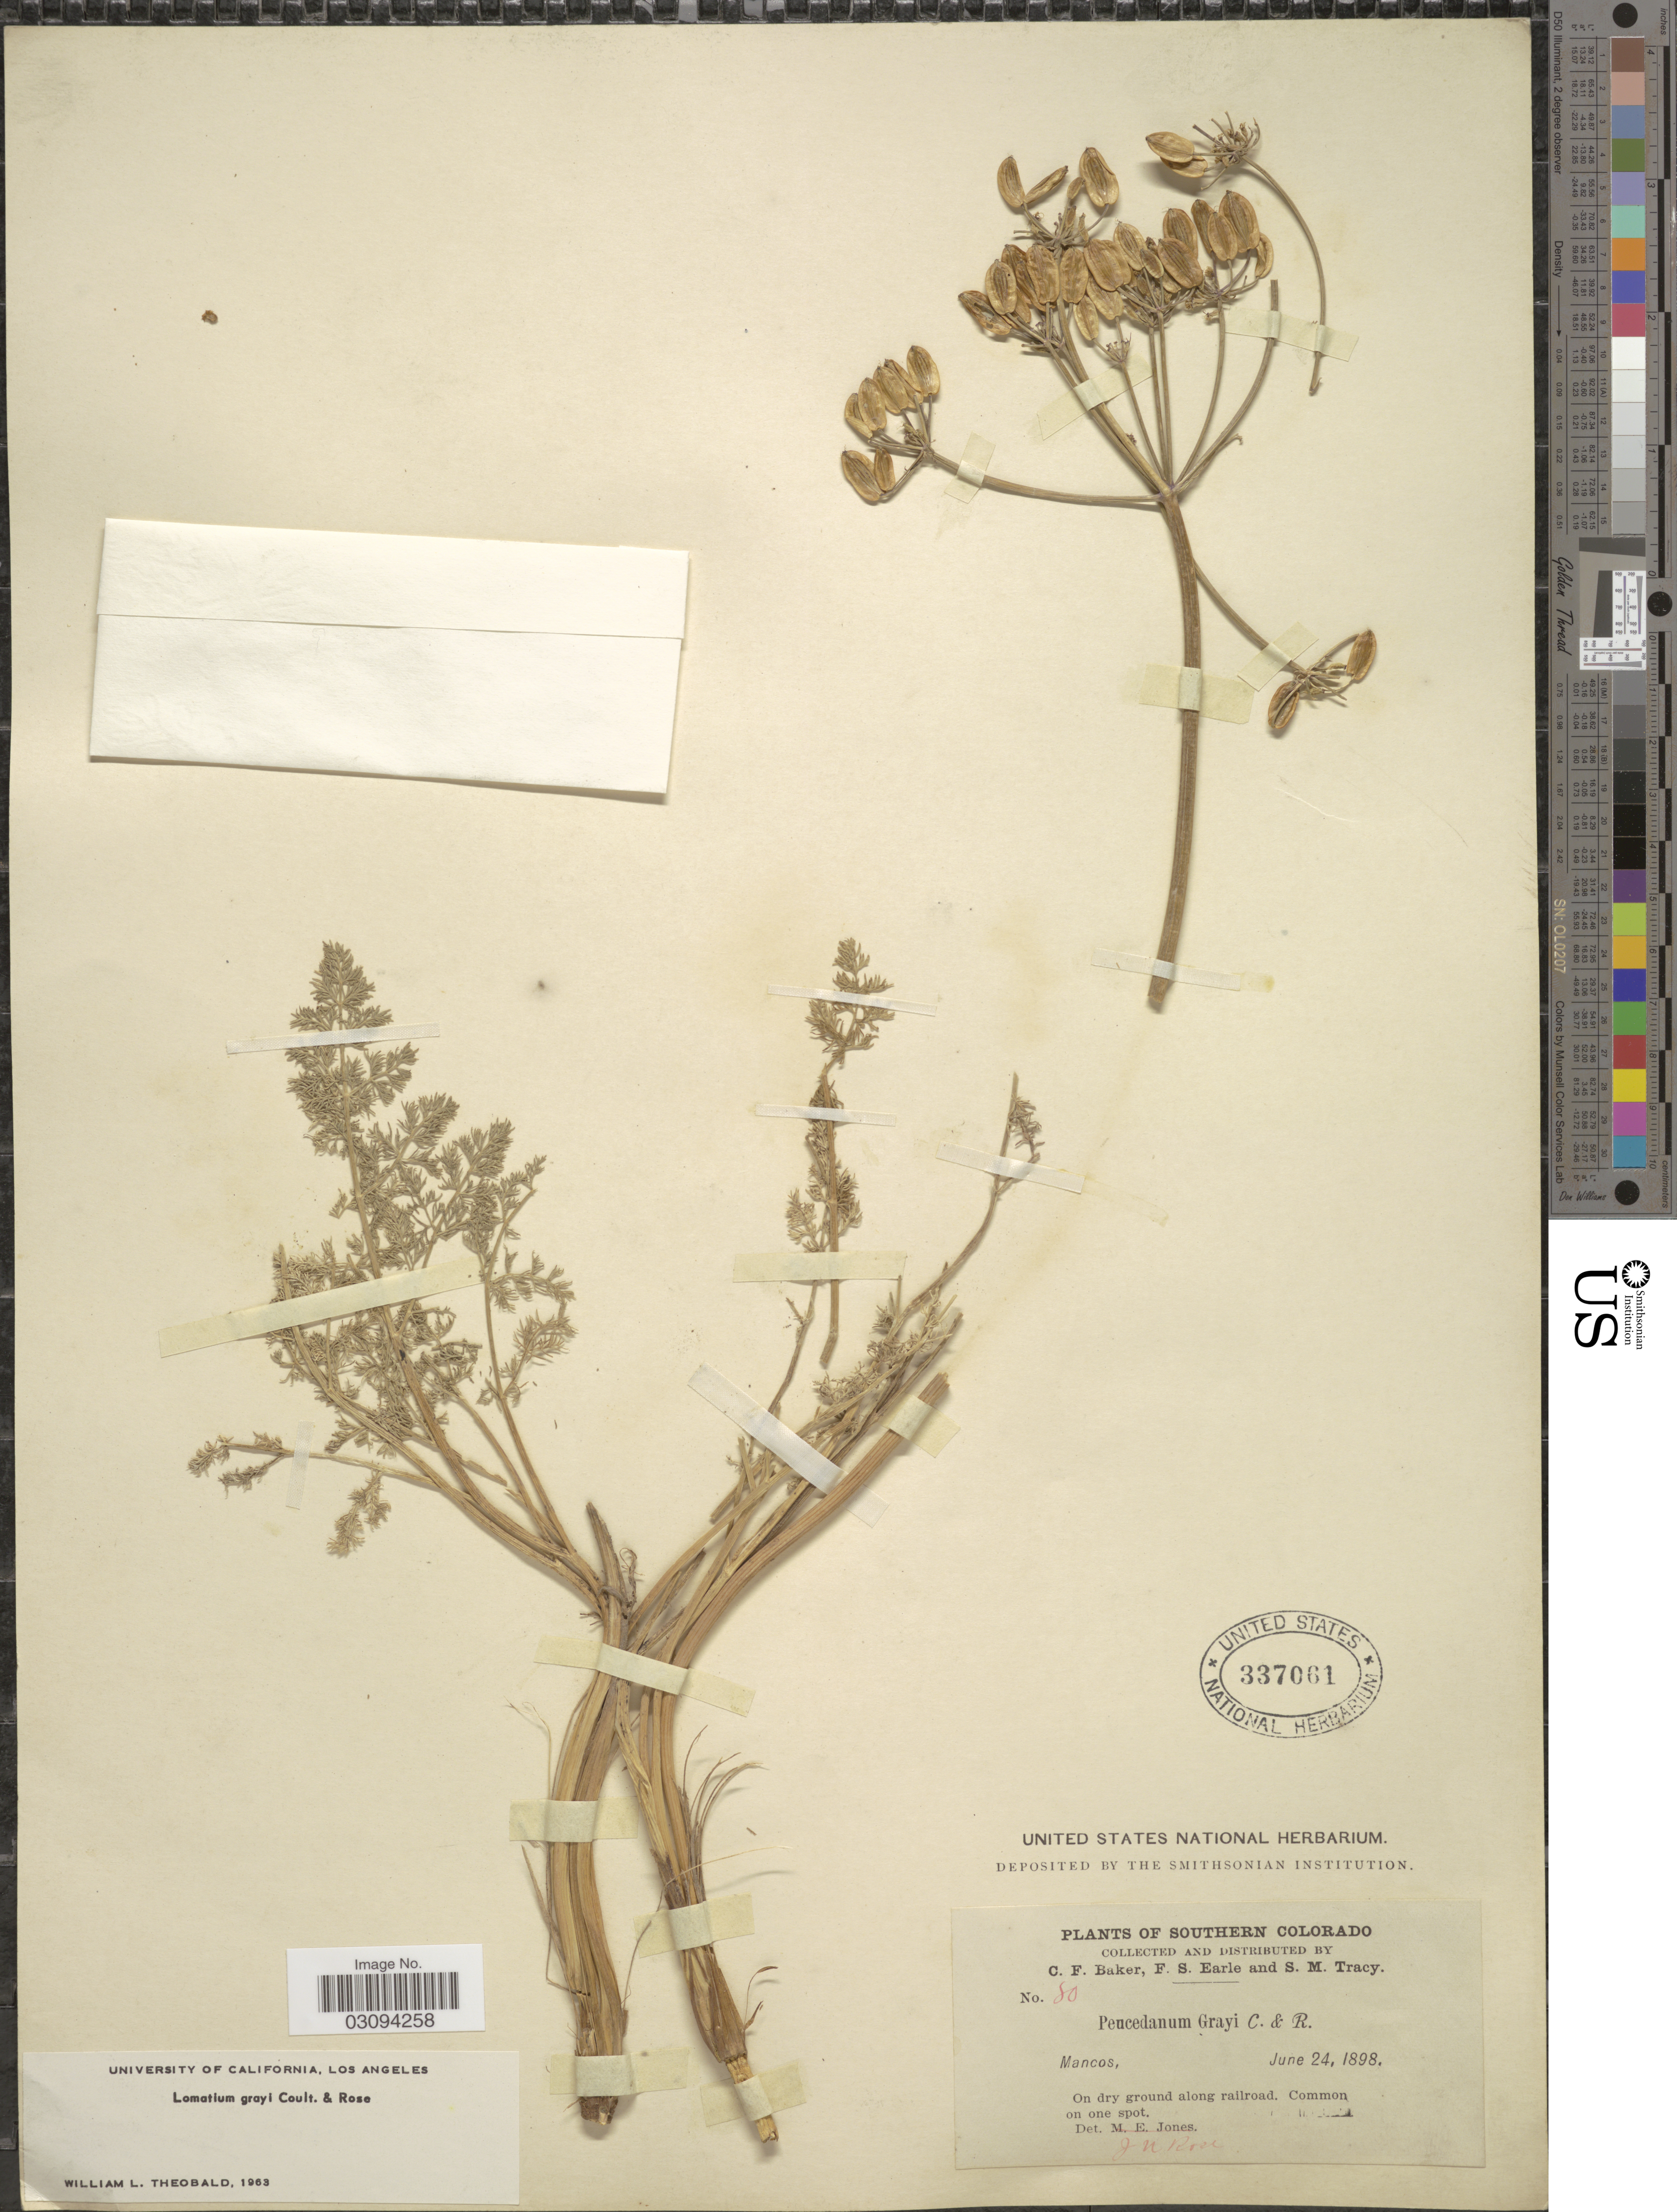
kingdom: Plantae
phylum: Tracheophyta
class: Magnoliopsida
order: Apiales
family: Apiaceae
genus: Lomatium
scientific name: Lomatium grayi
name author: (J.M. Coult. & Rose) J.M. Coult. & Rose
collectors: C. F. Baker, F. S. Earle & S. M. Tracy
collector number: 80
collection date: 1898-06-24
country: United States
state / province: Colorado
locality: Southern Colorado. Mancos.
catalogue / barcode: US 337061